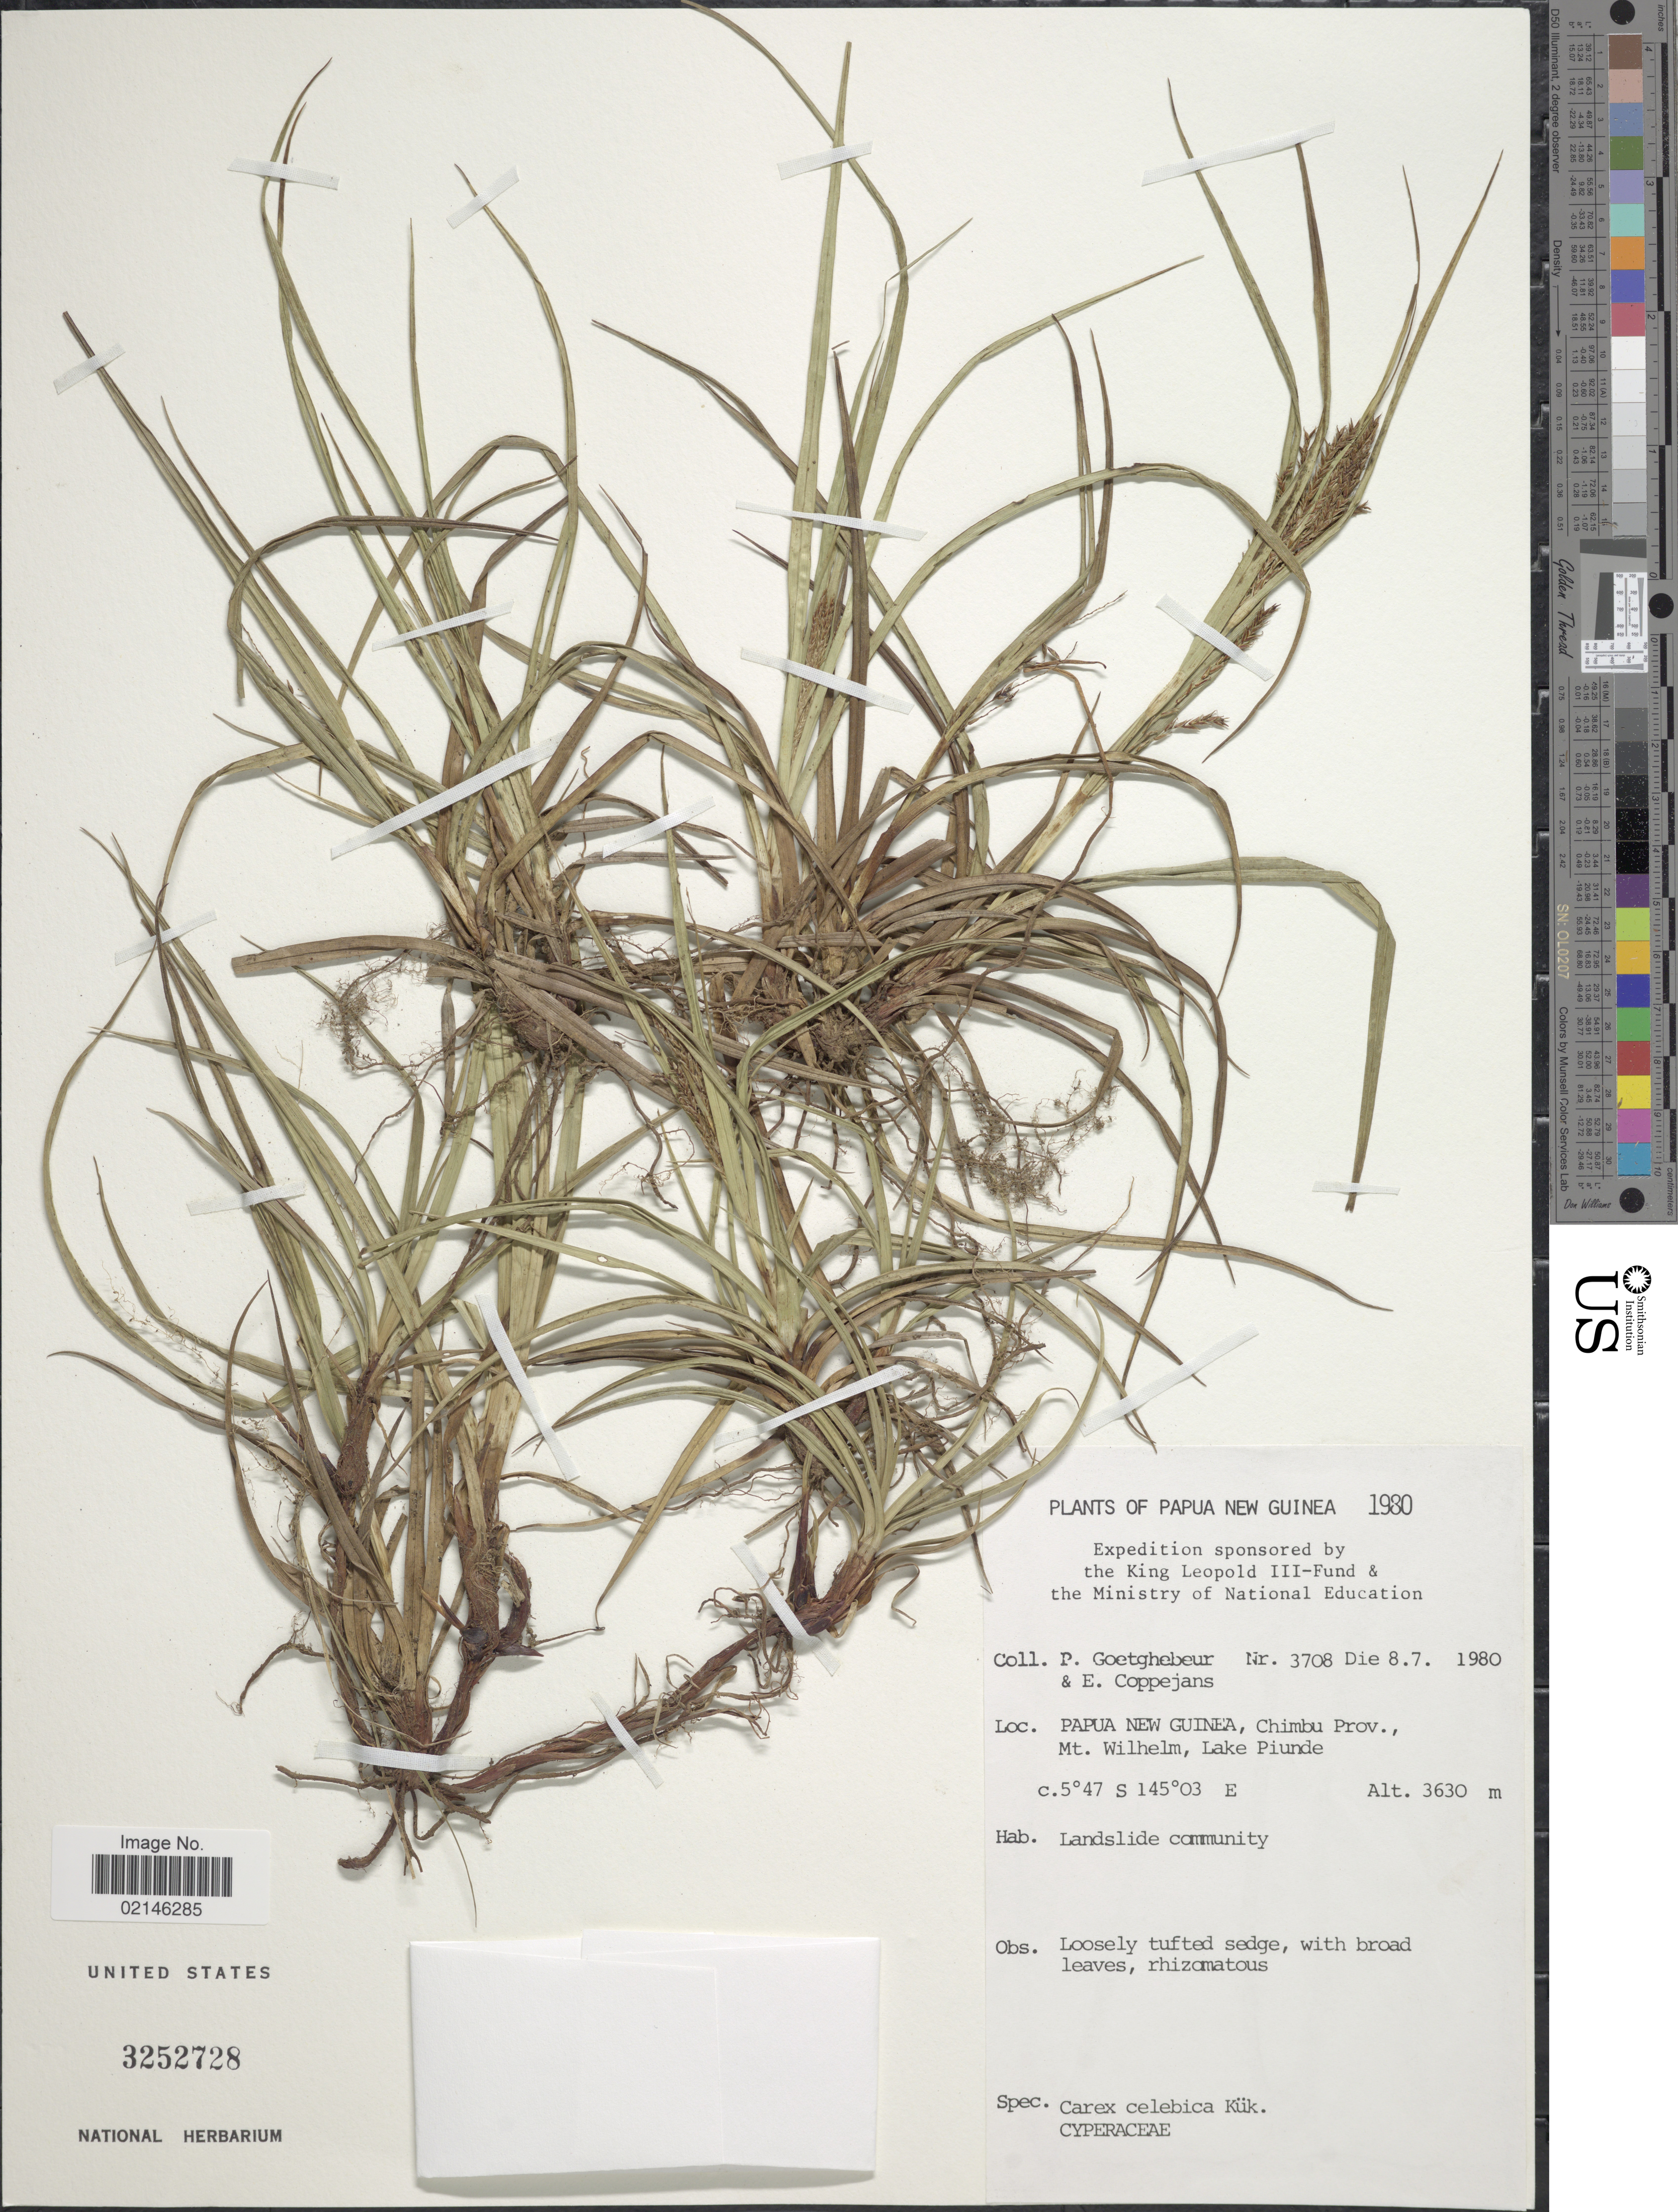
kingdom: Plantae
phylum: Tracheophyta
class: Liliopsida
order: Poales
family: Cyperaceae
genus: Carex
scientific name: Carex celebica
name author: Kük.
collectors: P. Goetghebeur & E. Coppejans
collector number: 3708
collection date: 1980-07-08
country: Papua New Guinea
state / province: Chimbu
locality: Mt. Wilhelm, Lake Piunde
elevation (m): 3630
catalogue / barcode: US 3252728